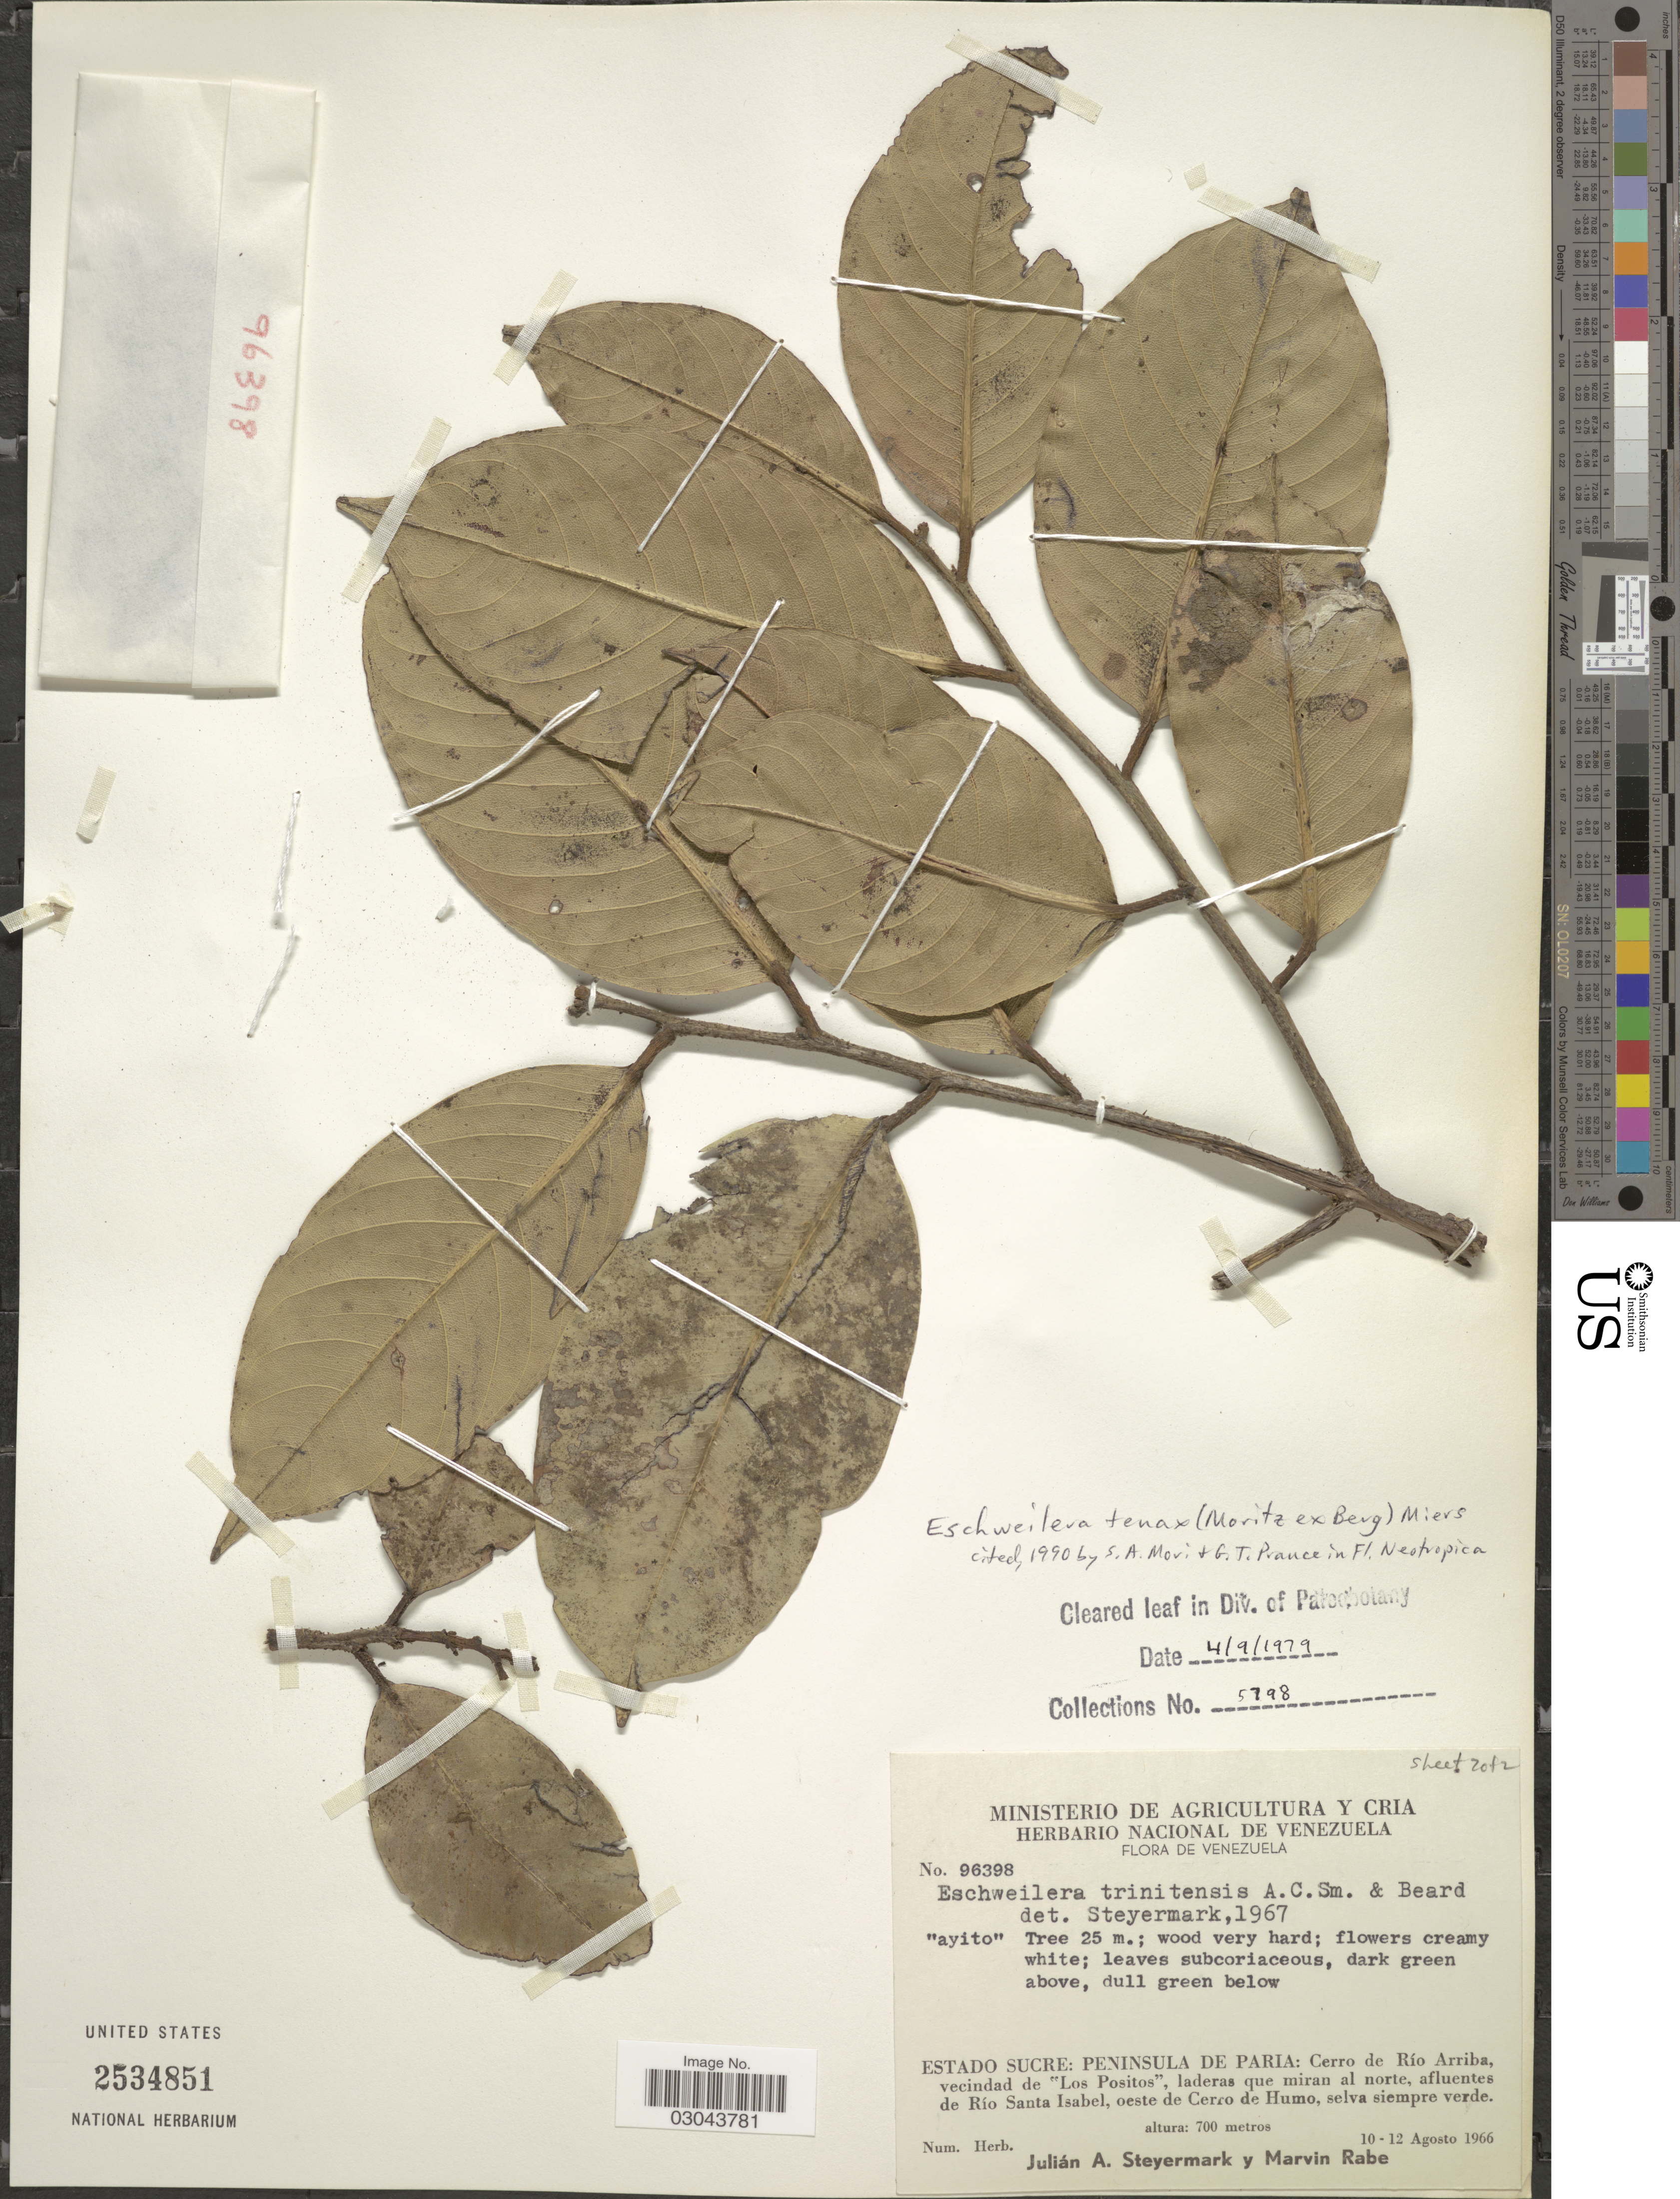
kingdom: Plantae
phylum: Tracheophyta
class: Magnoliopsida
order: Ericales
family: Lecythidaceae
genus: Eschweilera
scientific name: Eschweilera tenax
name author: (Moritz ex O. Berg) Miers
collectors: J. Steyermark & M. Rabe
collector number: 96398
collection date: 1966-08-10/1966-08-12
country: Venezuela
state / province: Sucre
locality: Peninsula de Paria: Cerro de Río Arriba, vecindad de "Los Positos", ladera que miran al norte, afluentes de Río Santa Isabel, oeste de Cerro de Humo, selva siempre verde.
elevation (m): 700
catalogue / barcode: US 2534851